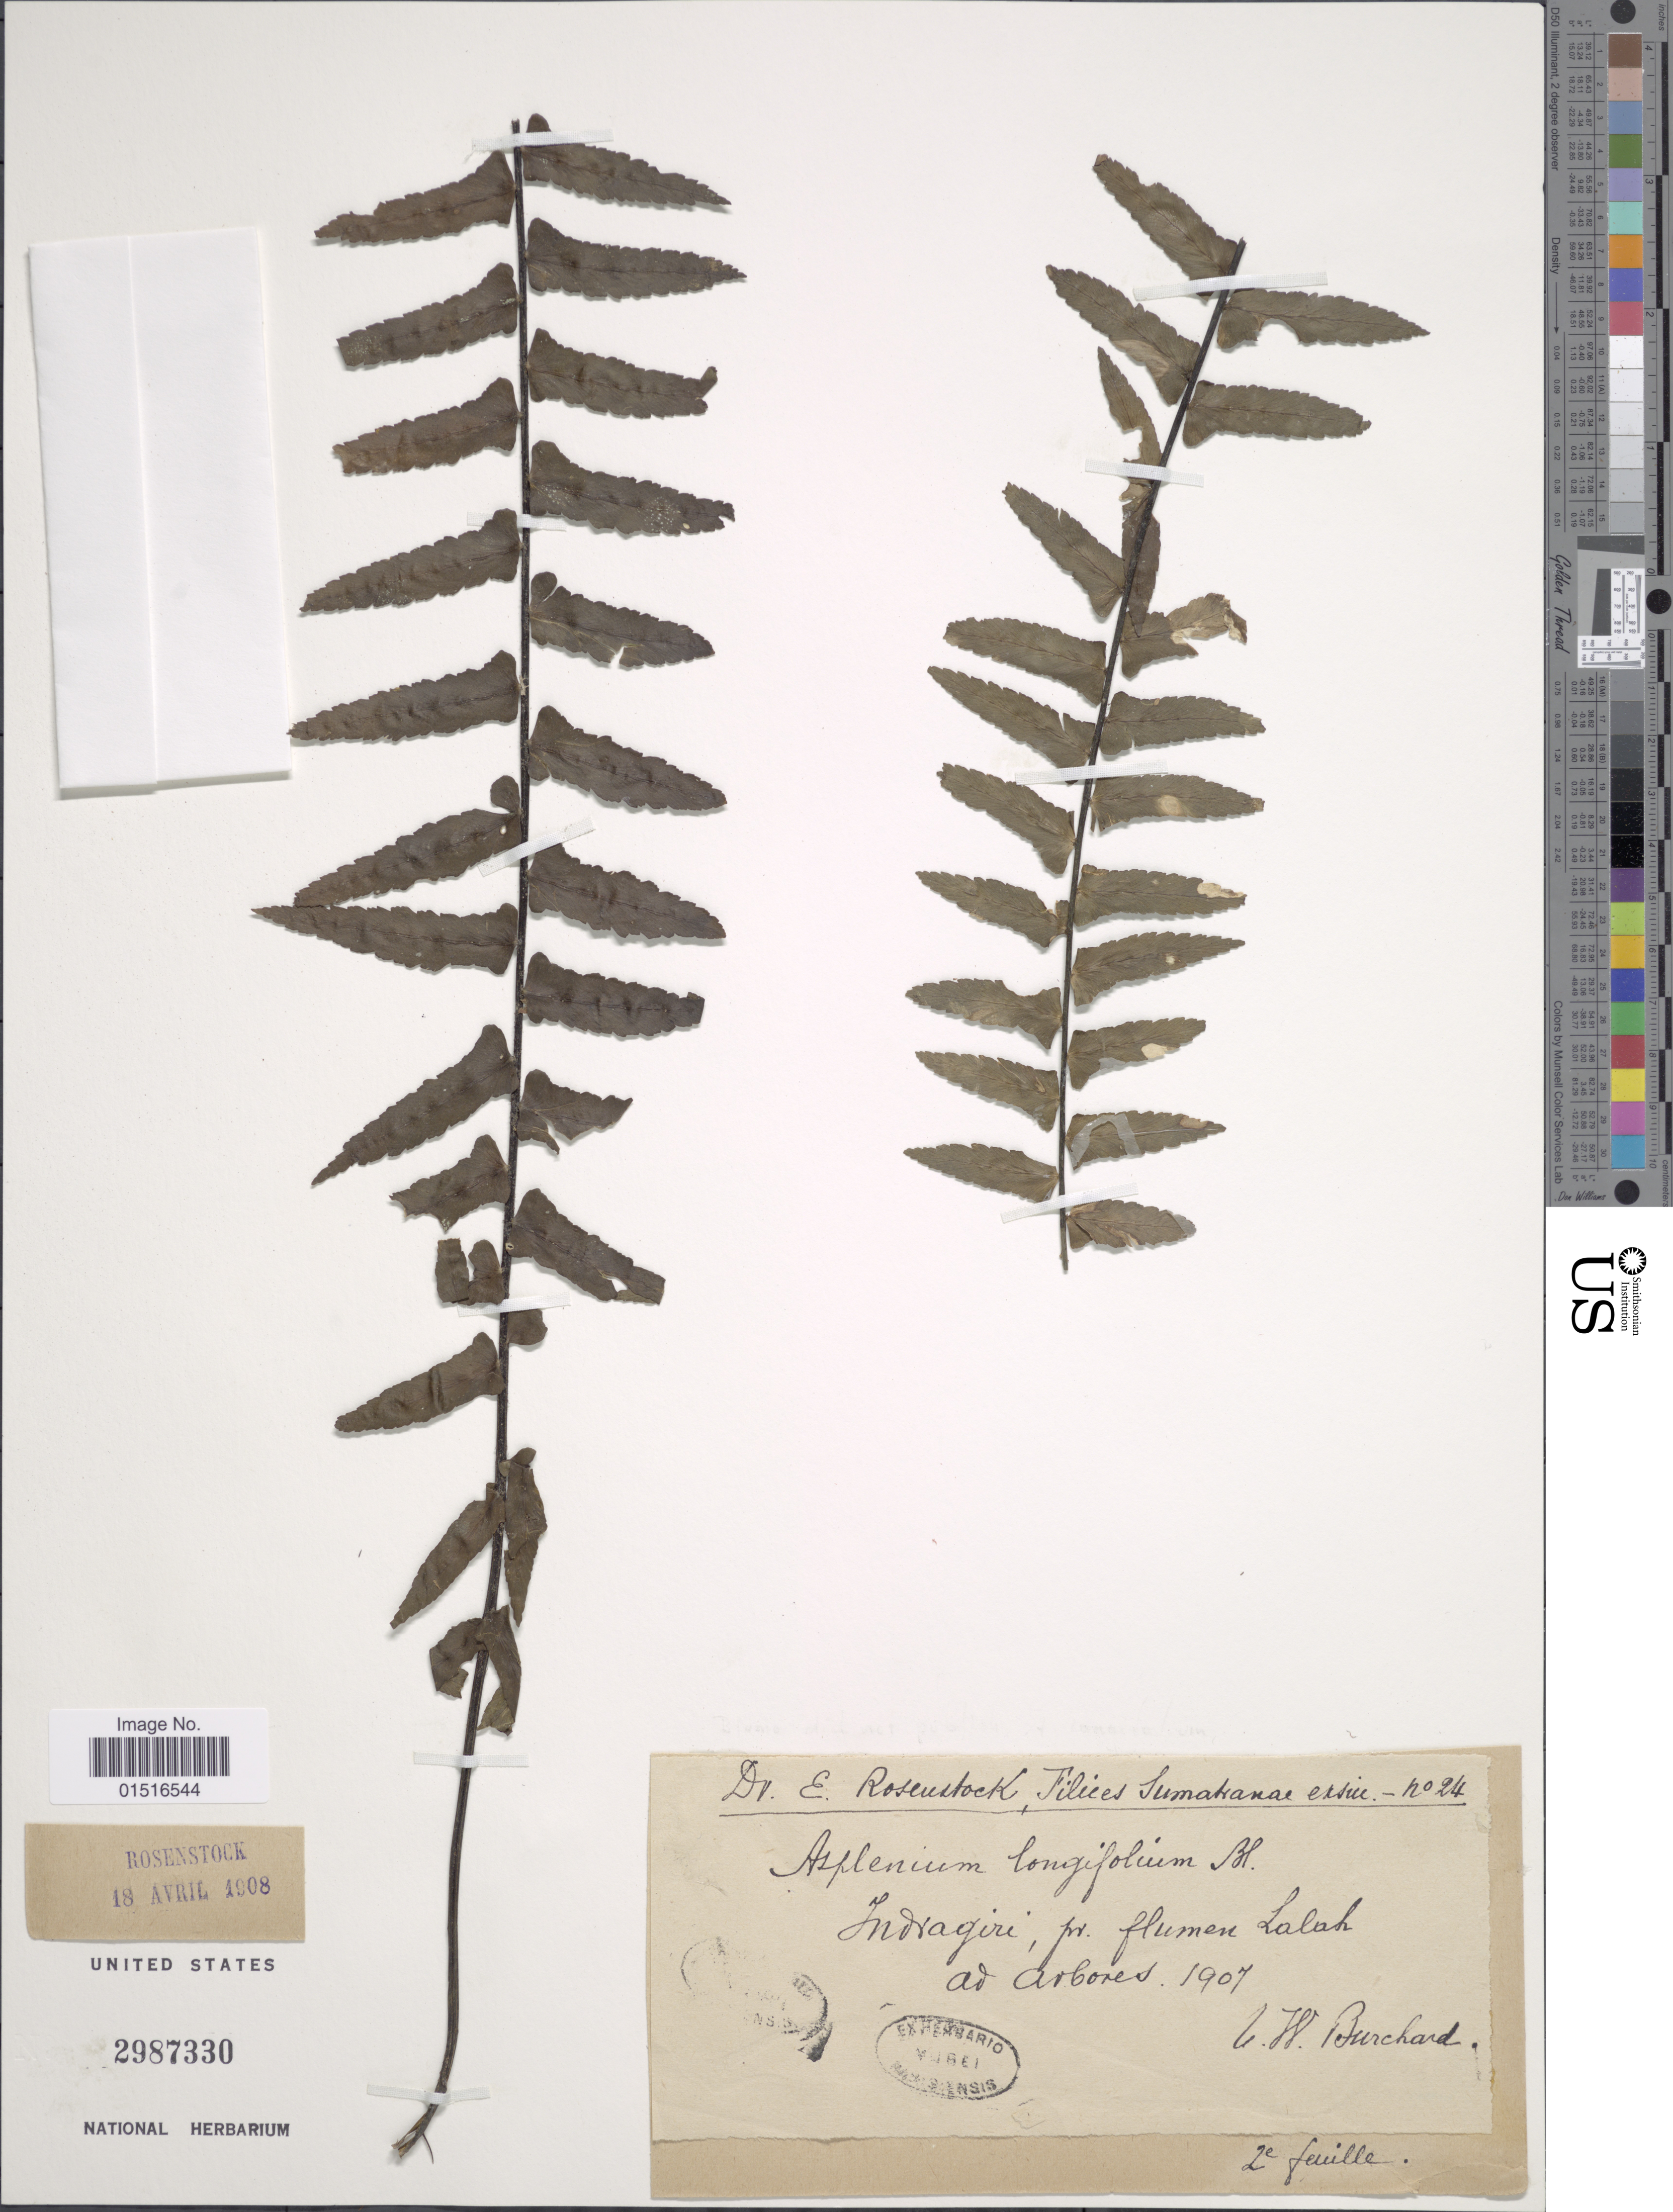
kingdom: Plantae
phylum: Tracheophyta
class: Polypodiopsida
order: Polypodiales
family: Aspleniaceae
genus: Asplenium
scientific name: Asplenium longissimum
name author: Blume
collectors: W. Burchard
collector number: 24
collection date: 1907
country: Indonesia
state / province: Sumatra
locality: Sumatranae, Indragiri, pr. flumen Labah, au Arbores [interpreted]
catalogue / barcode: US 2987330